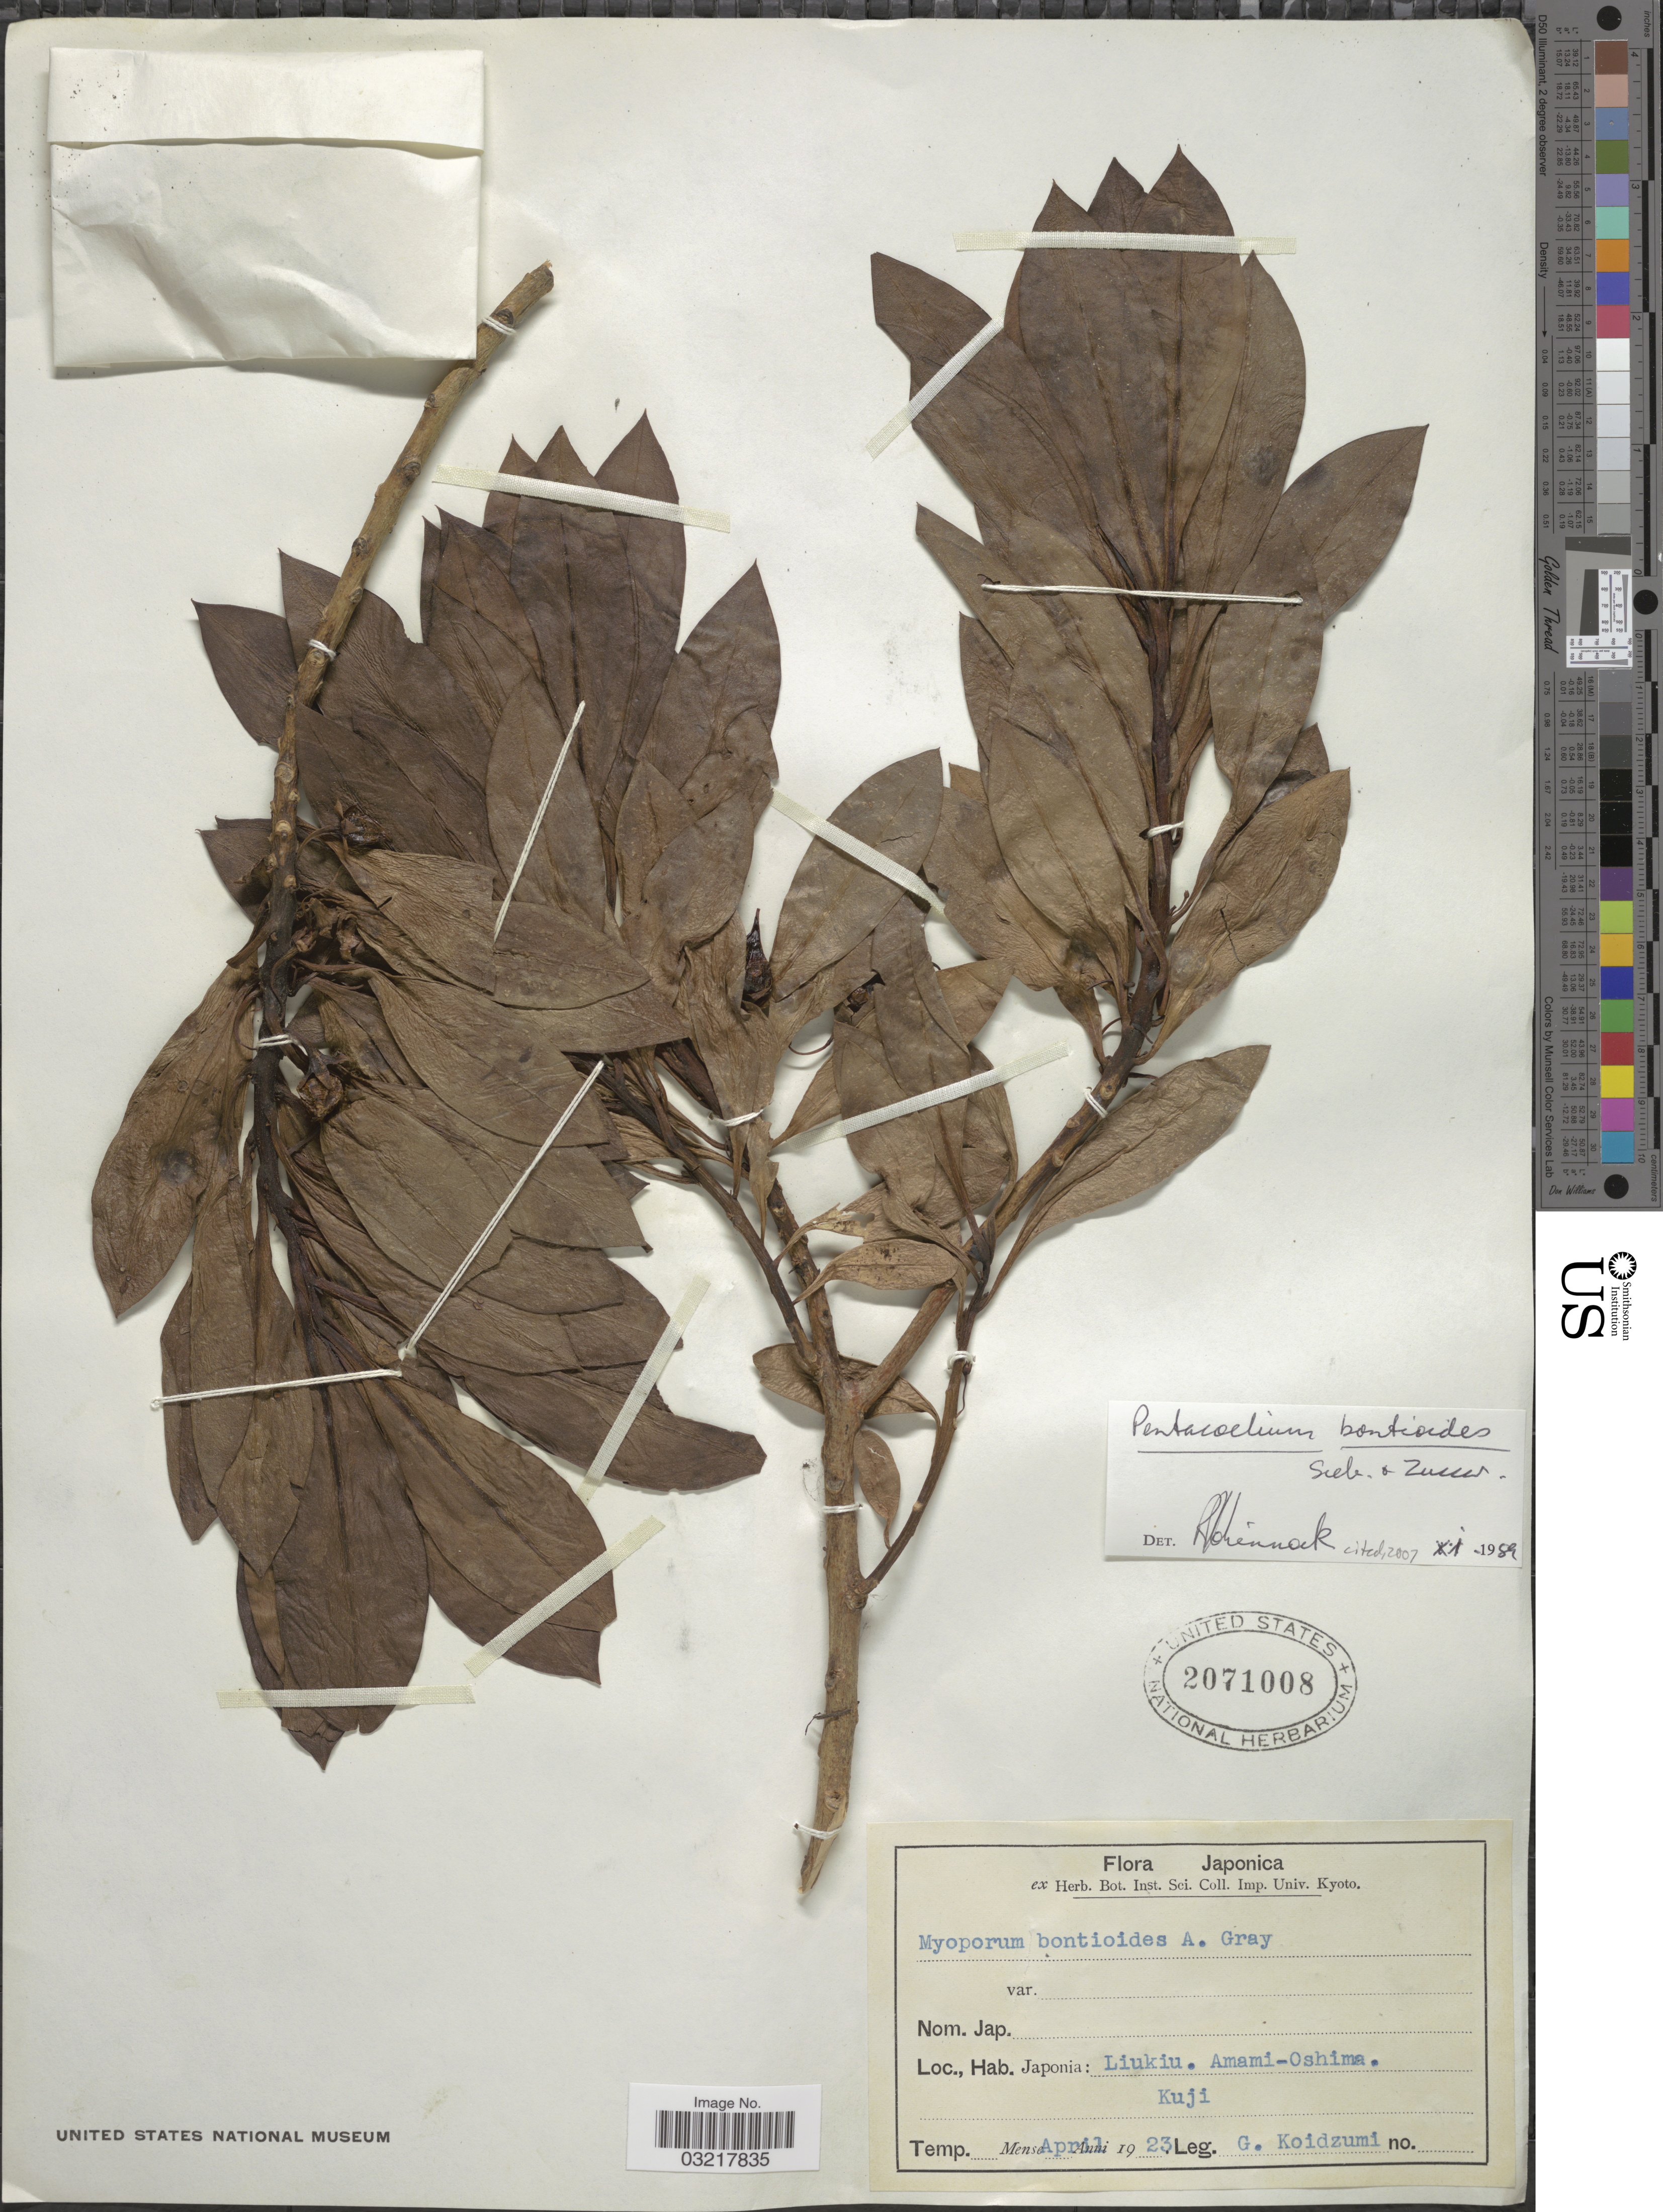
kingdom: Plantae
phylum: Tracheophyta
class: Magnoliopsida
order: Lamiales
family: Scrophulariaceae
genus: Pentacoelium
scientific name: Pentacoelium bontioides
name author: Siebold & Zucc.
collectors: G. Koidzumi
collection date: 1923-04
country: Japan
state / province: Okinawa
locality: Liukiu. Amami-Oshima. Kuji.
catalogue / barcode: US 2071008